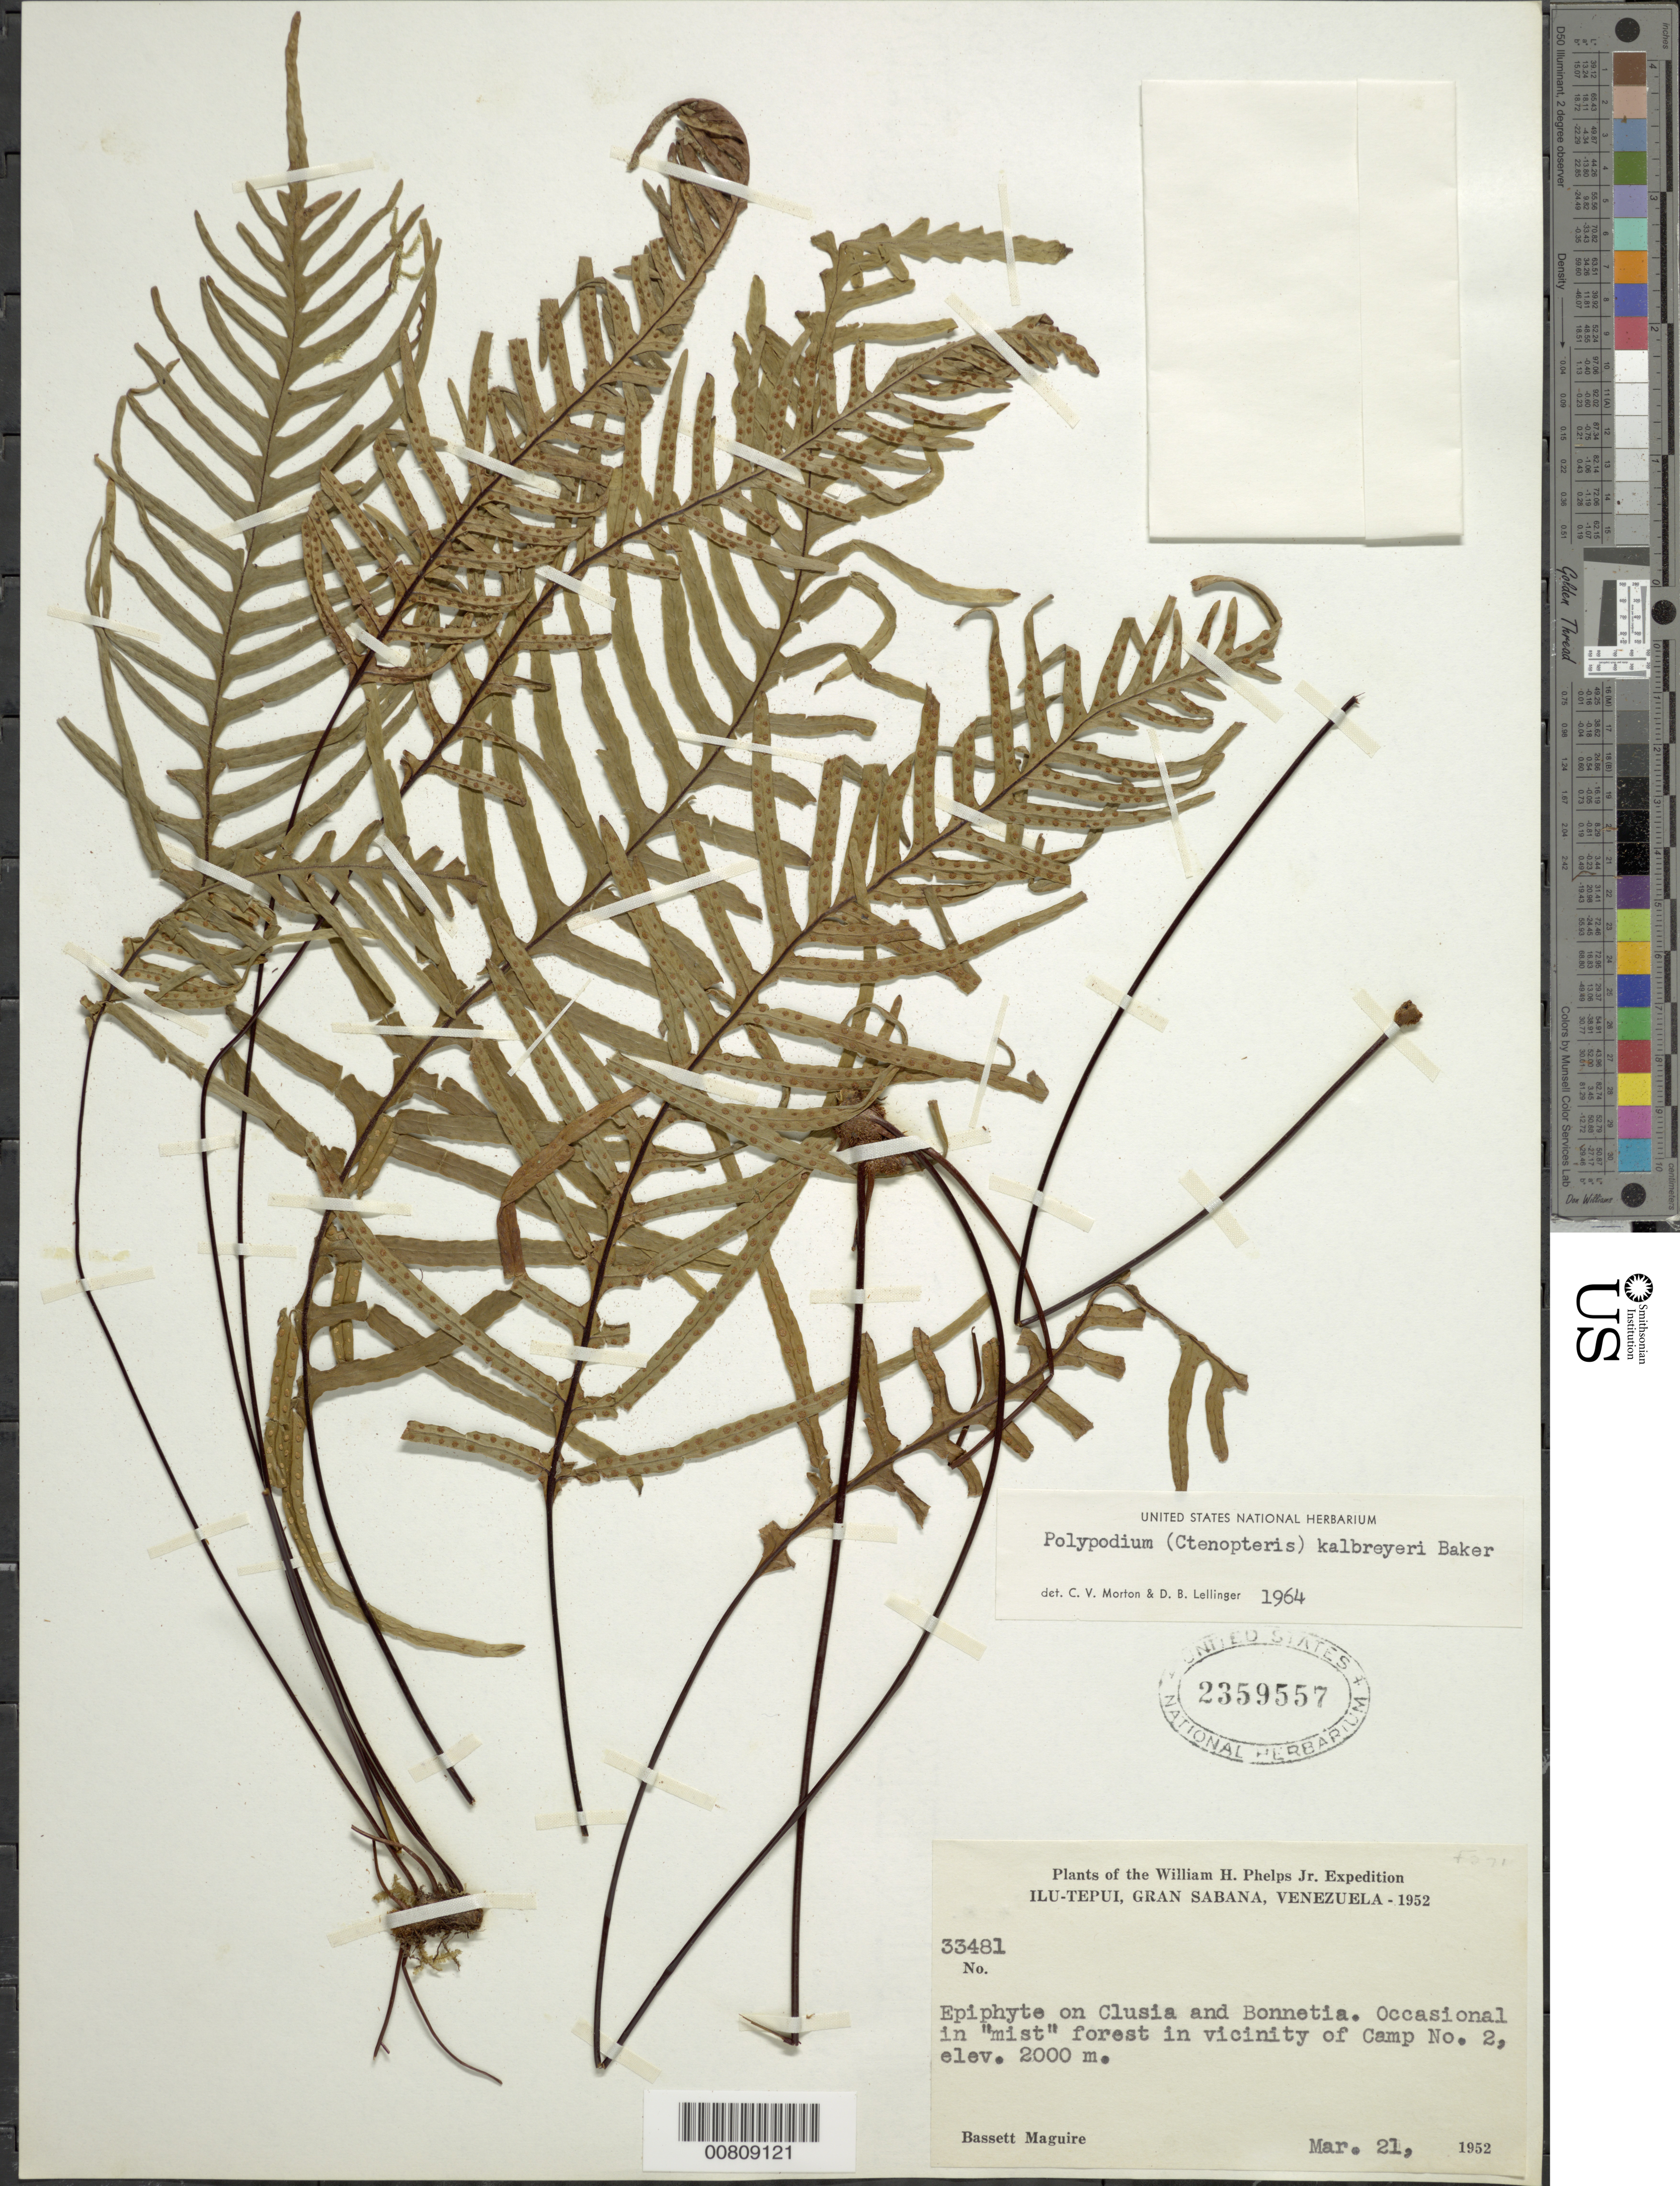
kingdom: Plantae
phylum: Tracheophyta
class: Polypodiopsida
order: Polypodiales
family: Polypodiaceae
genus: Ceradenia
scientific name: Ceradenia kalbreyeri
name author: (Baker) L.E. Bishop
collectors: B. Maguire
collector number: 33481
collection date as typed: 21-Mar-52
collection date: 1952-03-21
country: Venezuela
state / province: Bolívar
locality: Gran Sabana, Ilu-tepuí, vic of Camp No. 2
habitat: In "mist" forest; on Clusia and Bonnetia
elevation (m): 2000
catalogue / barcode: US 2359557